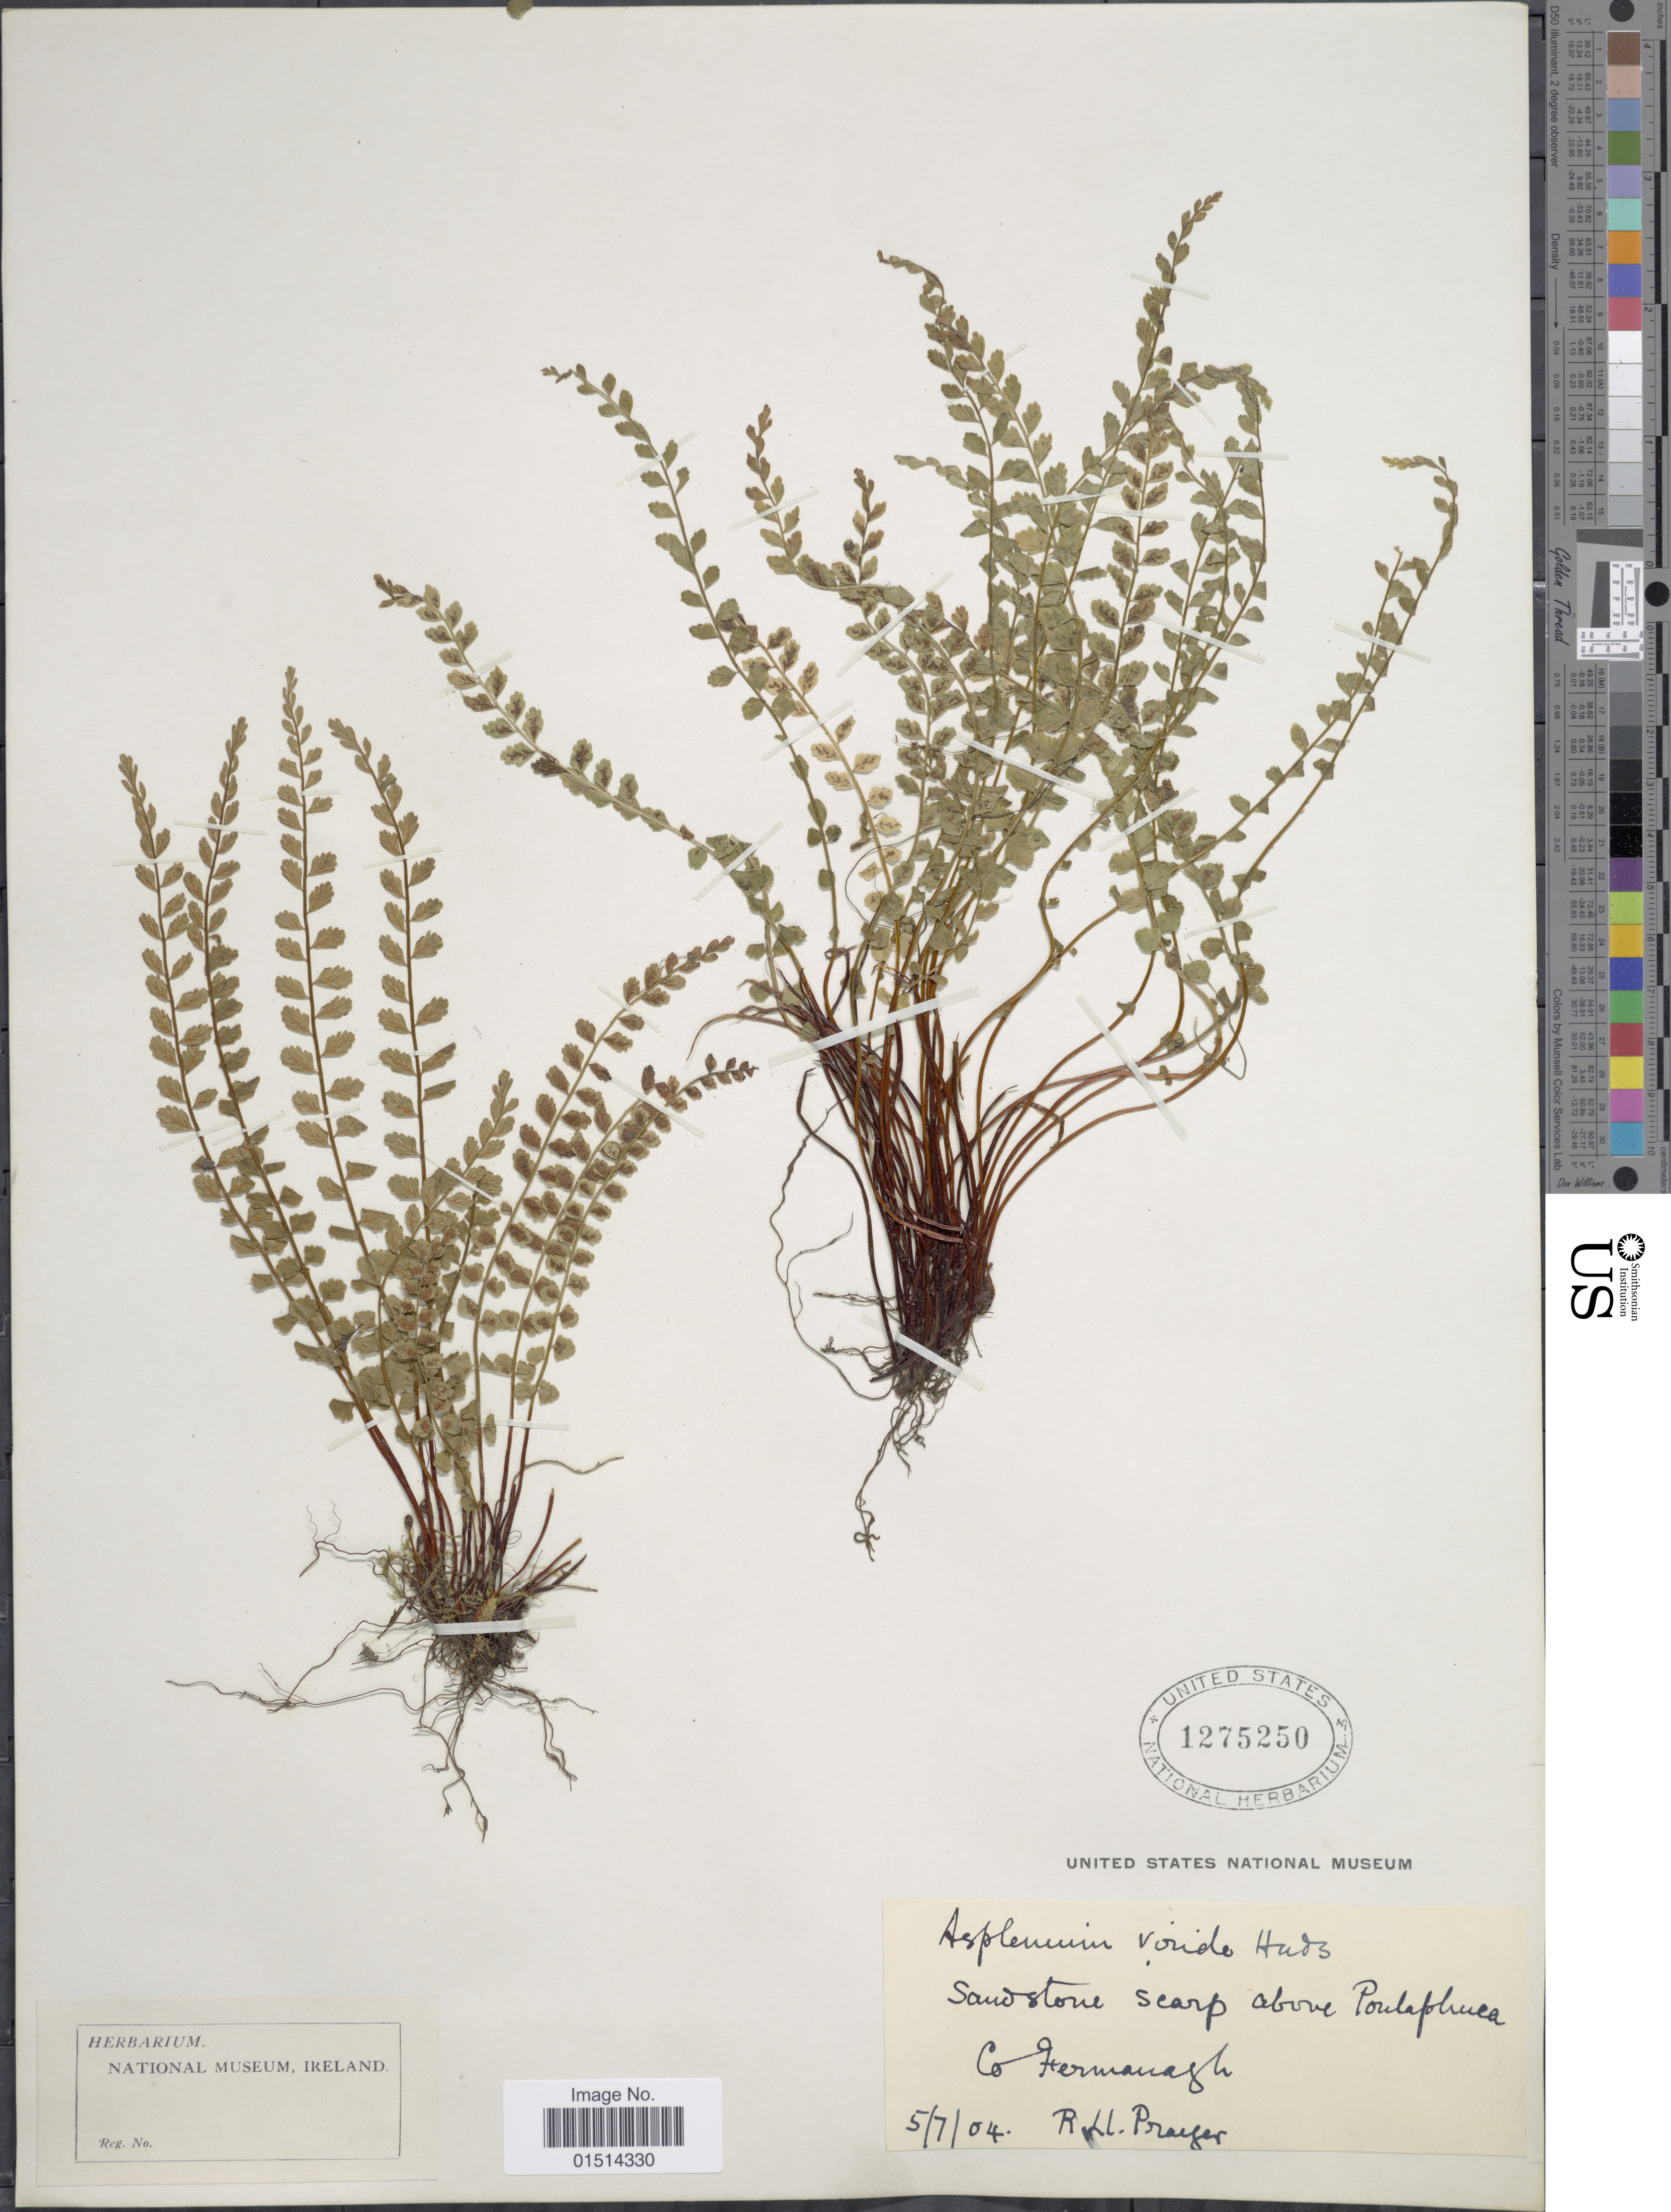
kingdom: Plantae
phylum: Tracheophyta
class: Polypodiopsida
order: Polypodiales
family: Aspleniaceae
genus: Asplenium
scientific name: Asplenium viride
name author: Huds.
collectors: R. Prayer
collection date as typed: Transcribed d/m/y: 5/7/4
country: Ireland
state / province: Leinster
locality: Sandstone Scarp above Poulaphuca, Co Fermanagh [interpreted]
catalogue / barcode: US 1275250